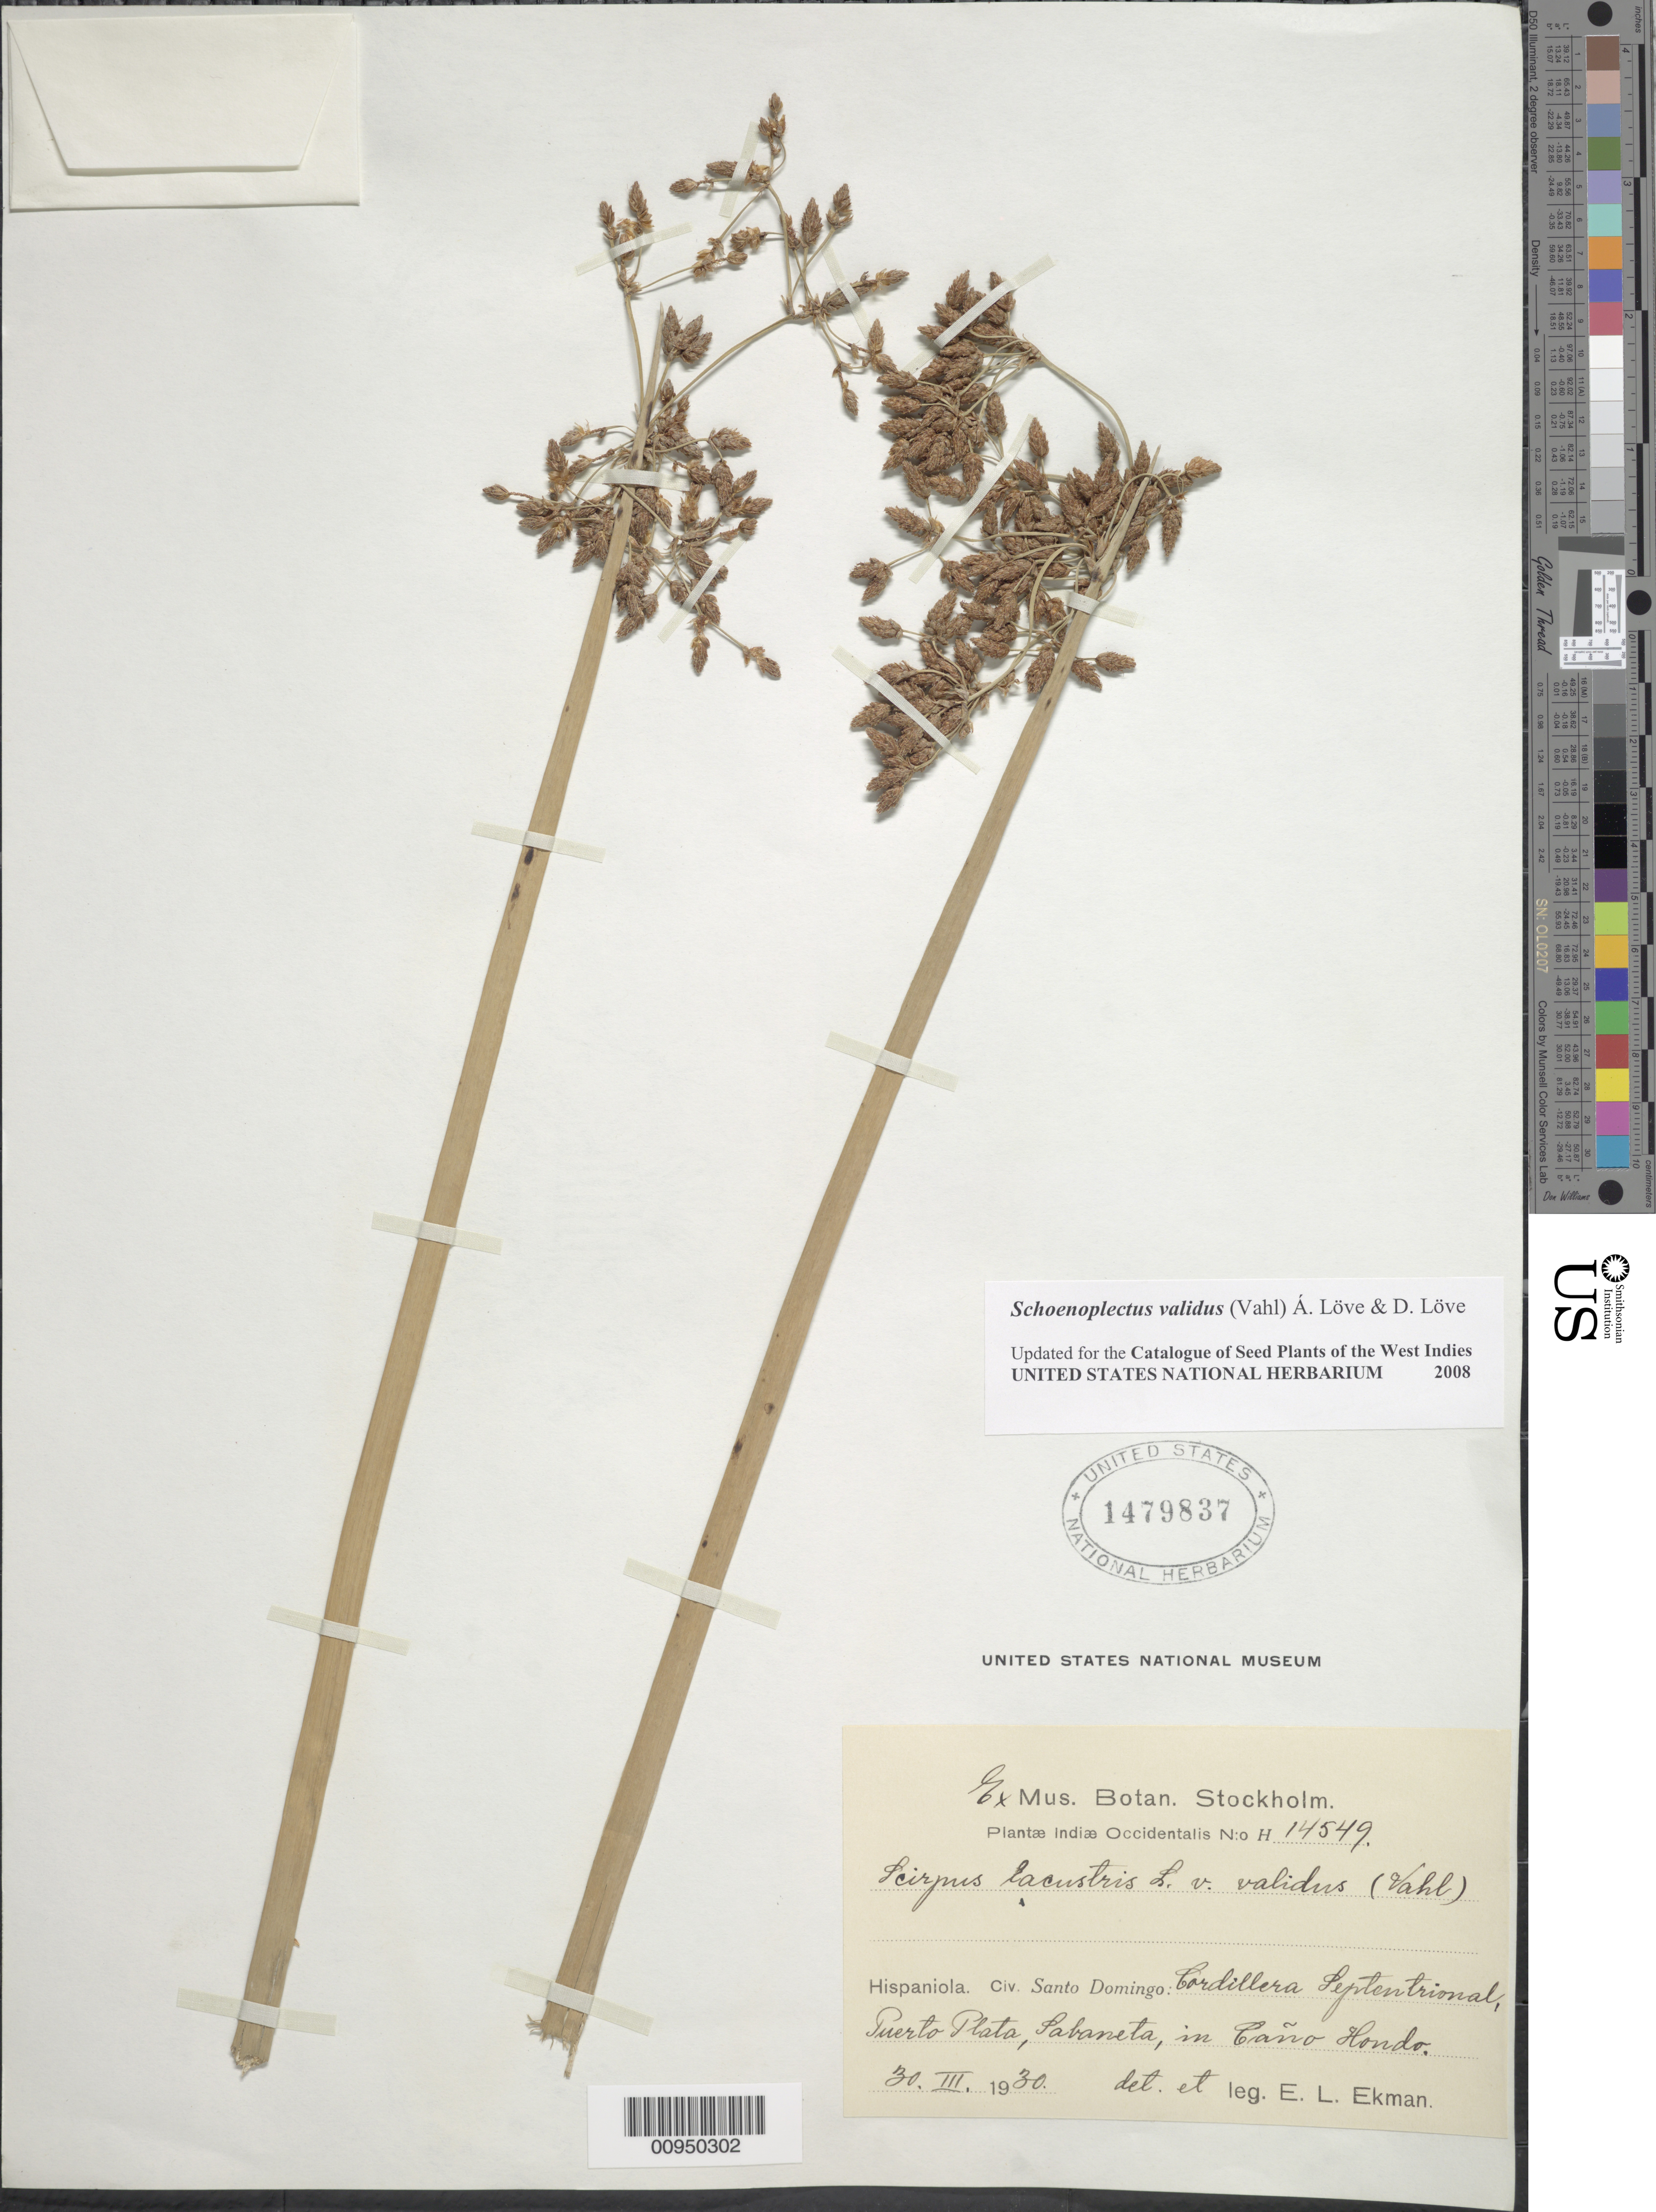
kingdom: Plantae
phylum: Tracheophyta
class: Liliopsida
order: Poales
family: Cyperaceae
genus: Schoenoplectus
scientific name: Schoenoplectus validus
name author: (Vahl) Á. Löve & D. Löve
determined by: Strong, M. T., (US), Smithsonian Institution - National Museum of Natural History (UNITED STATES)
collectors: E. L. Ekman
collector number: H 14549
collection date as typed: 30 Mar 1930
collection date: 1930-03-30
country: Dominican Republic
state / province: Puerto Plata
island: Hispaniola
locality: Cordillera Septentrional, Sabaneta, in Caño Hondo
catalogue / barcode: US 1479837